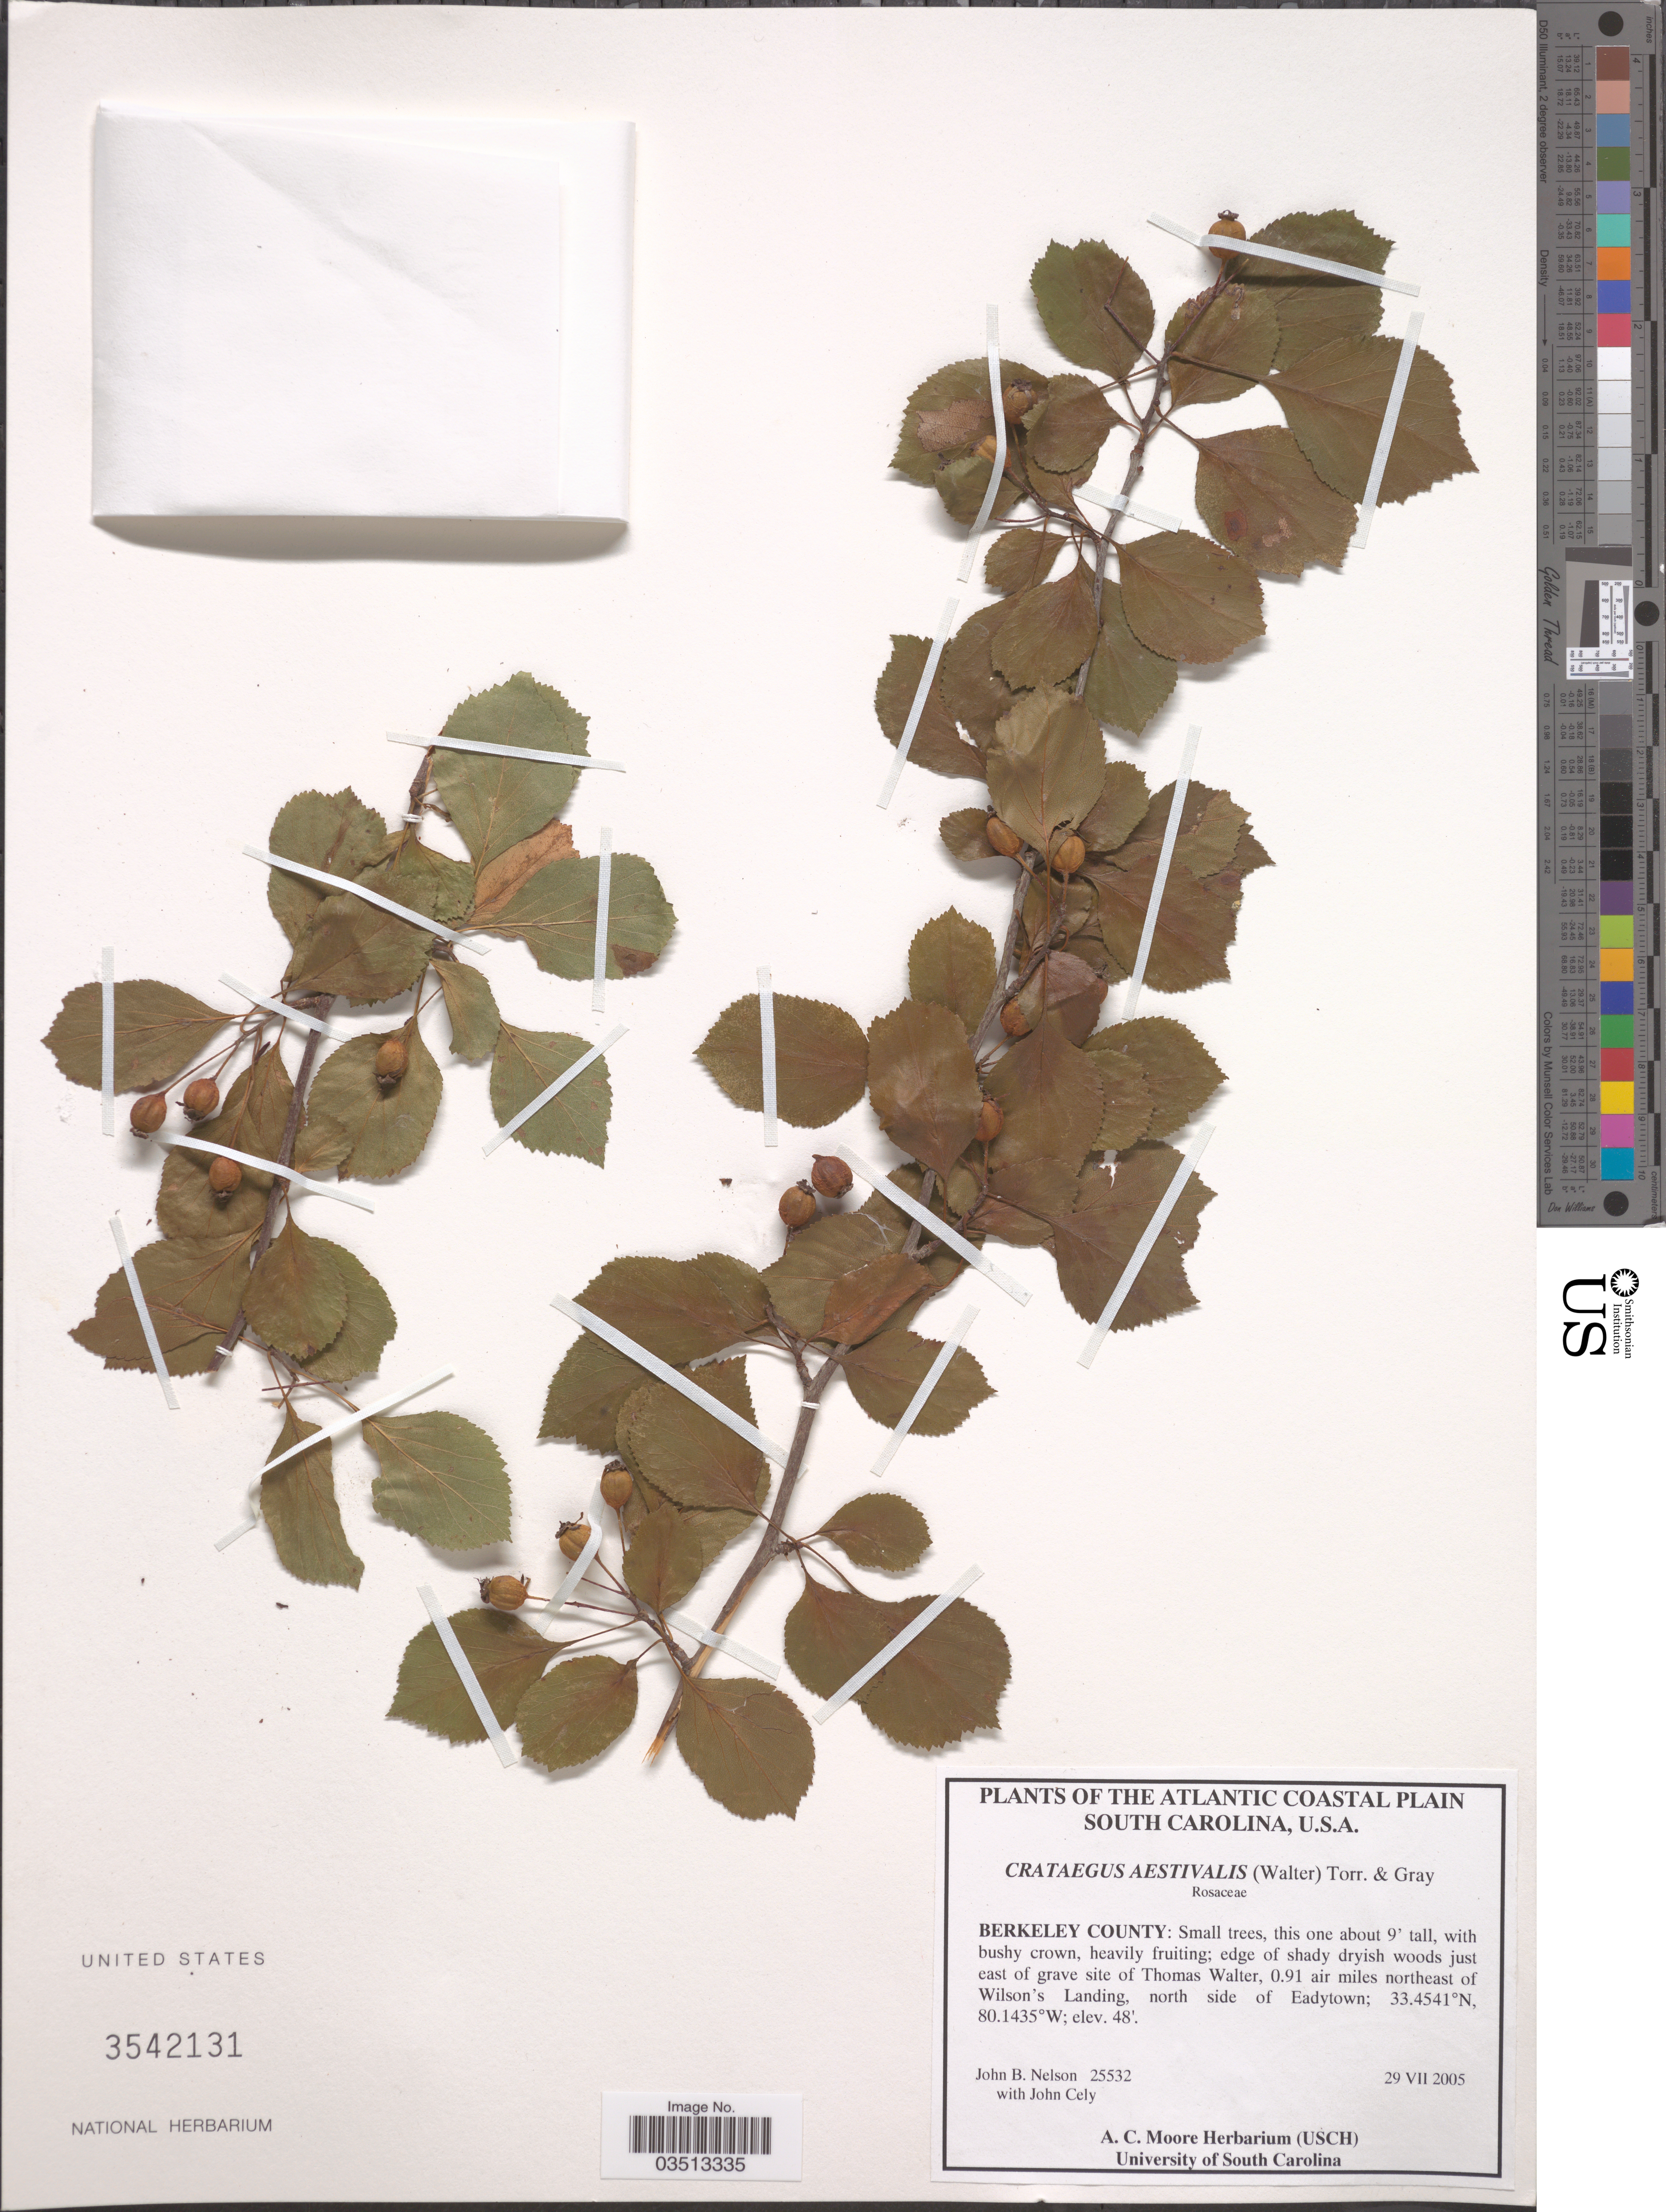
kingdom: Plantae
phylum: Tracheophyta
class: Magnoliopsida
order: Rosales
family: Rosaceae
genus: Crataegus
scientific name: Crataegus aestivalis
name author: (Walter) Torr. & A. Gray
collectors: J. B. Nelson & J. Cely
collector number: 25532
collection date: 2005-07-29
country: United States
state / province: South Carolina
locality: The Atlantic Coastal Plain. Berkeley County: just east of grave site of Thomas Walter, 0.91 air miles northeast of Wilson's Landing, north side of Eadytown.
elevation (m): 15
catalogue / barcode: US 3542131